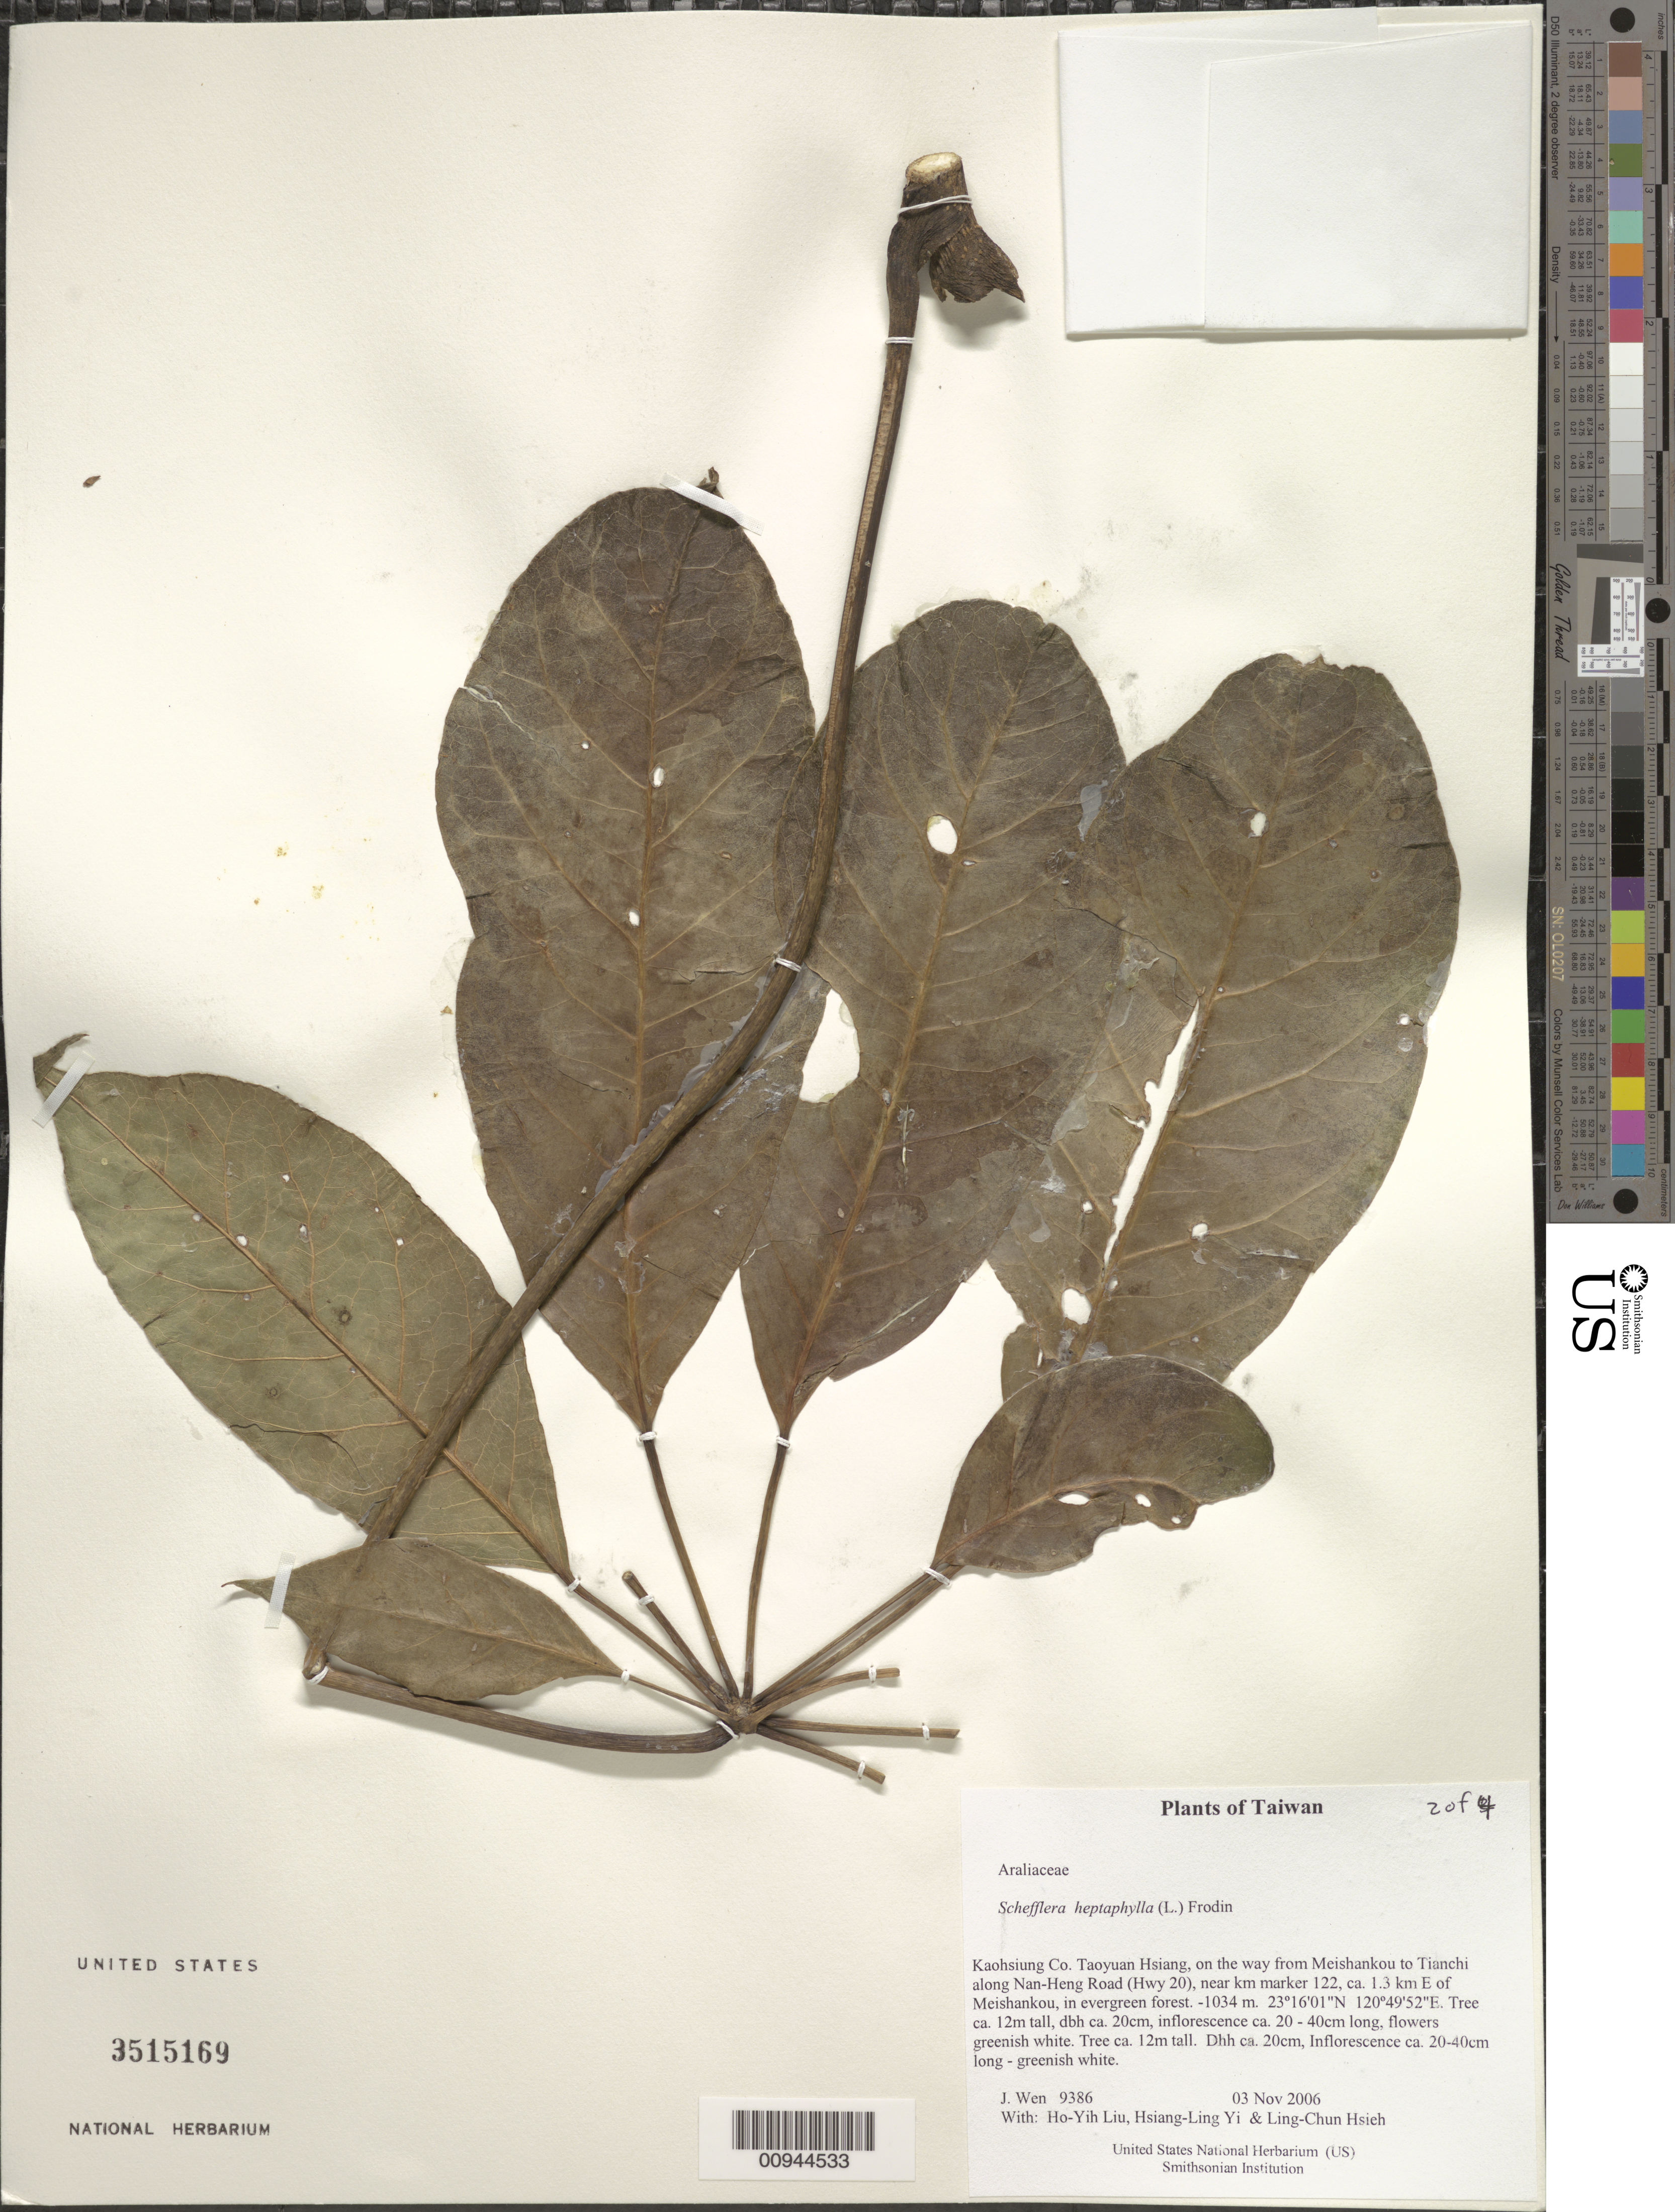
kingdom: Plantae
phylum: Tracheophyta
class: Magnoliopsida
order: Apiales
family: Araliaceae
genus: Schefflera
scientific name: Schefflera heptaphylla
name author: (L.) Frodin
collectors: J. Wen, H. Liu & L. Hsieh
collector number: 9386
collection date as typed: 03 Nov 2006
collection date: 2006-11-03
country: Taiwan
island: Taiwan [Formosa]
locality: Taoyuan Hsiang, on the way from Meishankou to Tianchi along Nan-Heng Road (Hwy 20), near km marker 122, ca. 1.3 km E of Meishankou, in evergreen forest.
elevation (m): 1034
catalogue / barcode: US 3515169